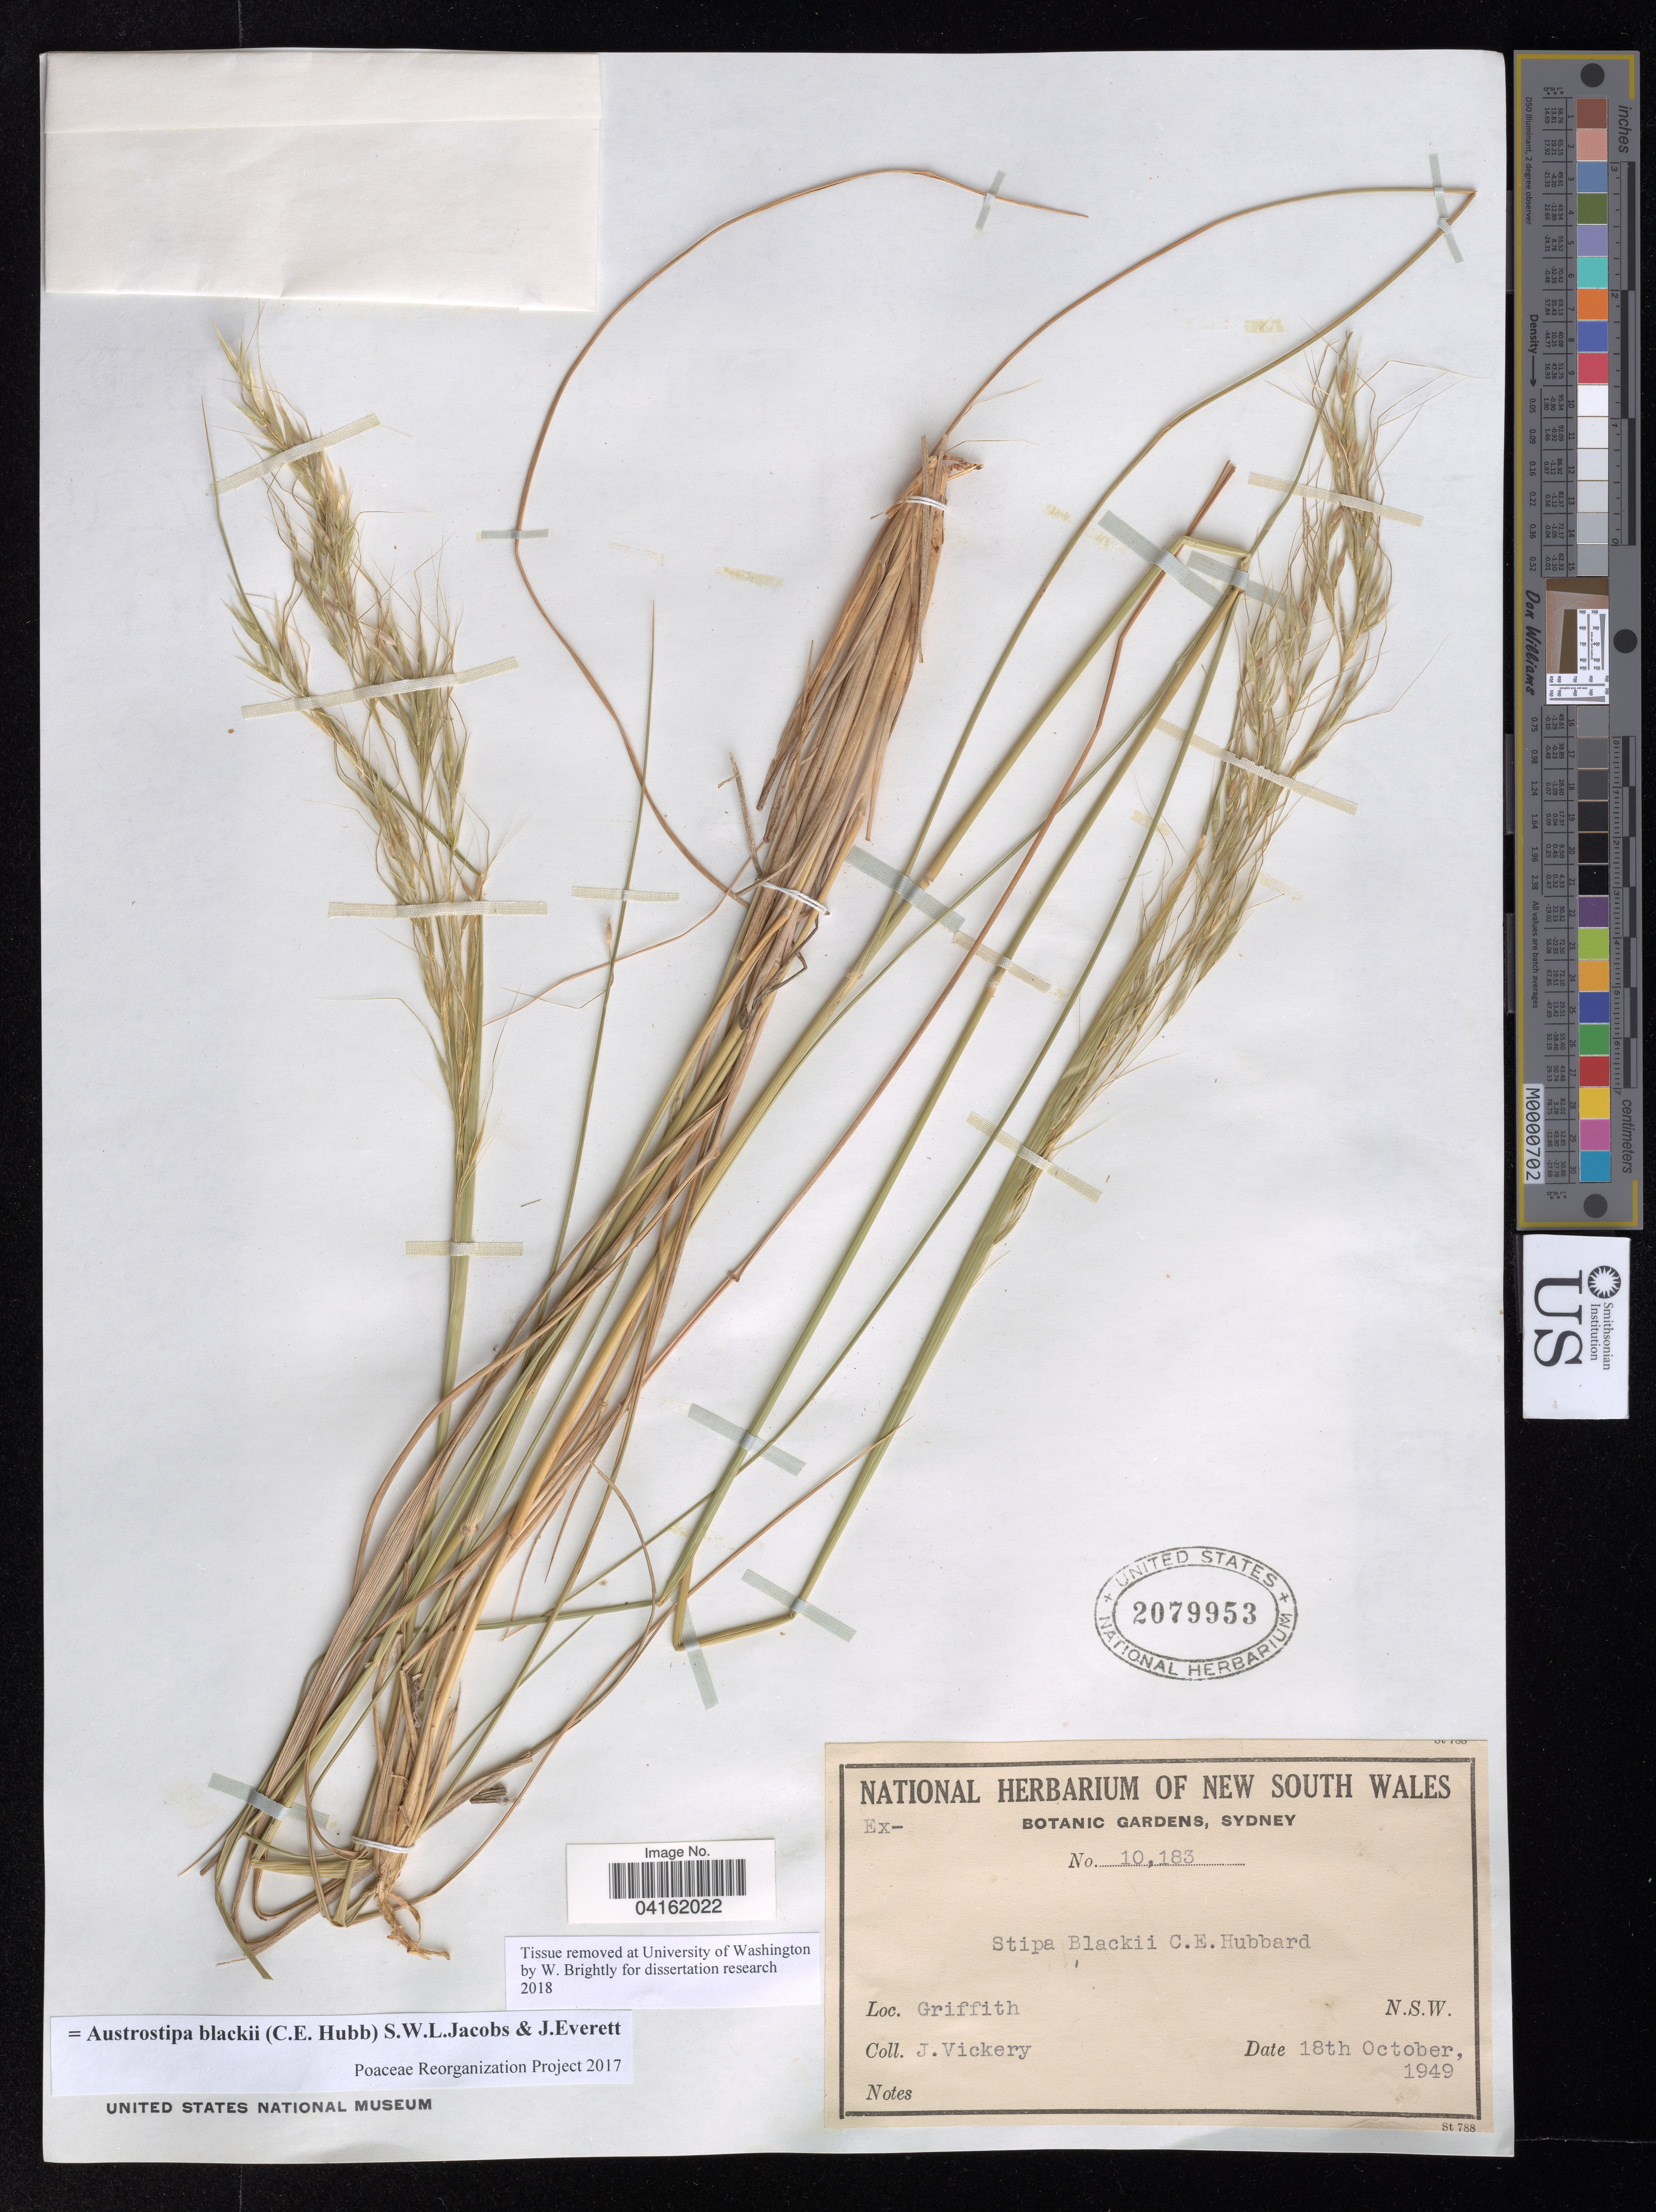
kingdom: Plantae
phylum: Tracheophyta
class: Liliopsida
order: Poales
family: Poaceae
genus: Austrostipa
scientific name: Austrostipa blackii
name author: (C.E. Hubb.) S.W.L. Jacobs & J. Everett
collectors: J. Vickery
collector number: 10183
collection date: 1949-10-18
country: Australia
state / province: New South Wales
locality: Griffith.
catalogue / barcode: US 2079953